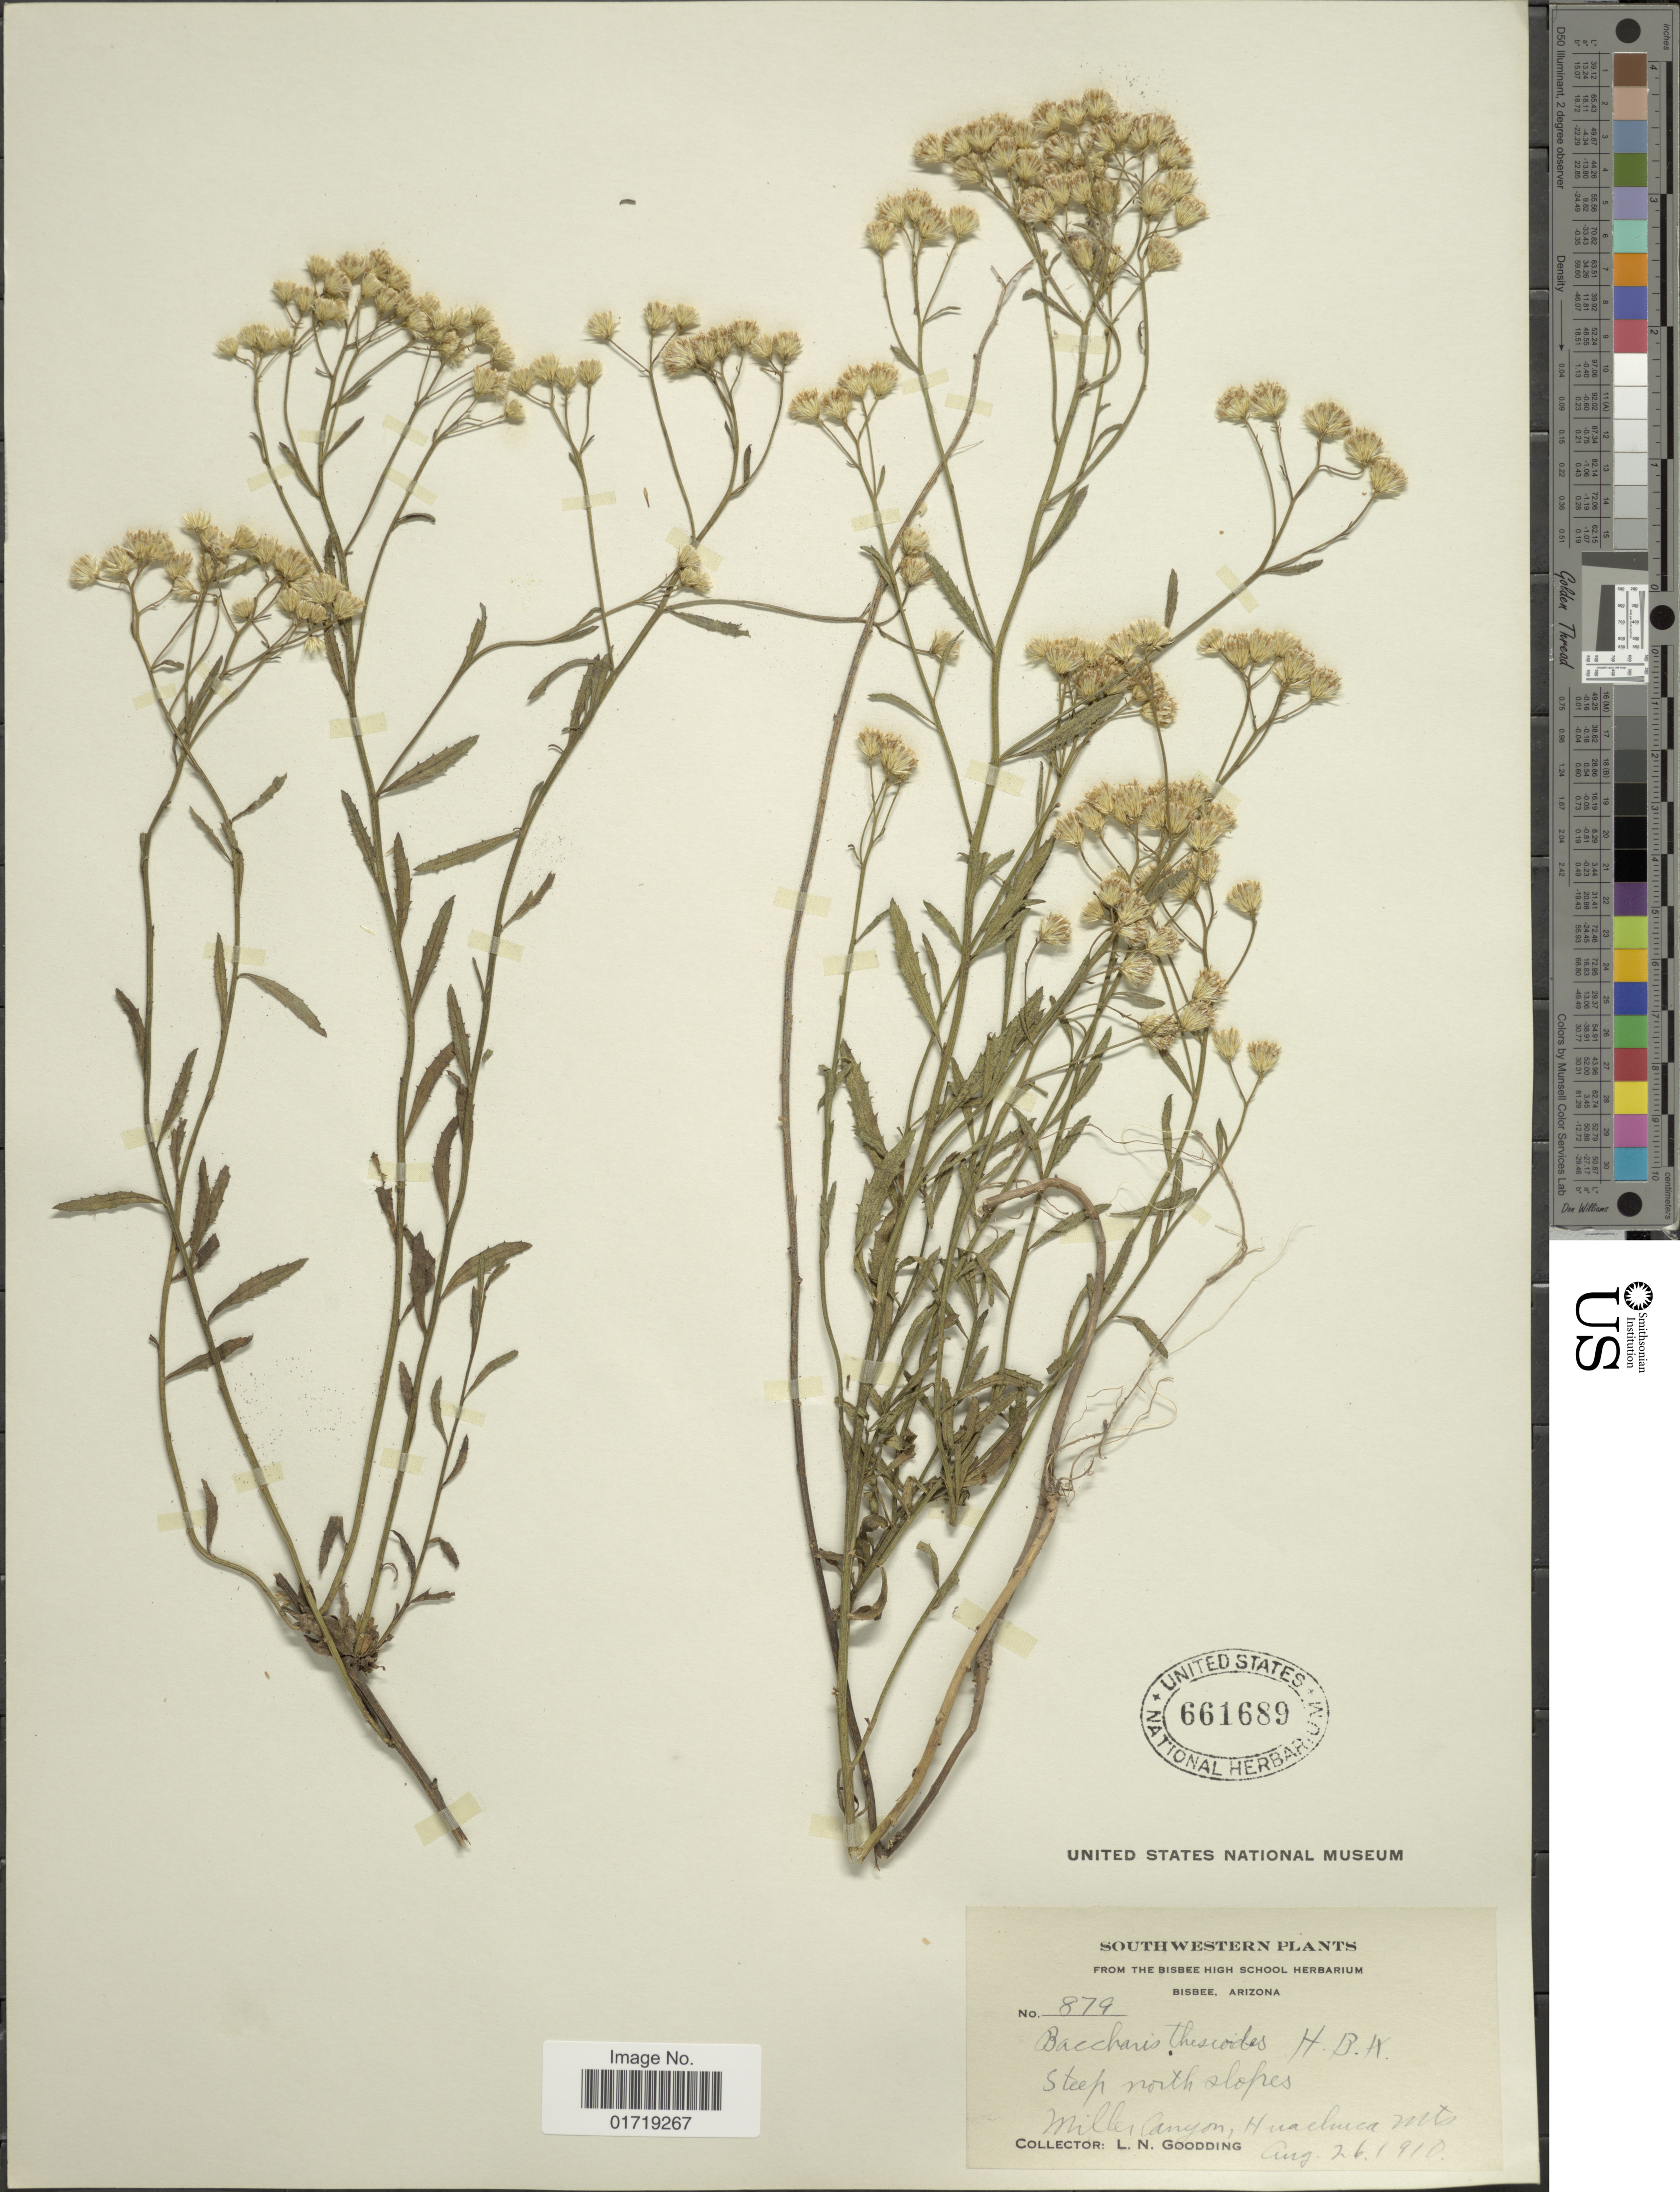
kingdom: Plantae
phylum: Tracheophyta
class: Magnoliopsida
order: Asterales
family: Asteraceae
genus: Baccharis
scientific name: Baccharis thesioides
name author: Kunth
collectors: L. N. Goodding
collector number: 879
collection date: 1910-08-26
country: United States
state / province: Arizona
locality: Southwestern, From The Bisbee School, Bisbee, Arizona, MIller Canyon, Huachuca Mts.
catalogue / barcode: US 661689